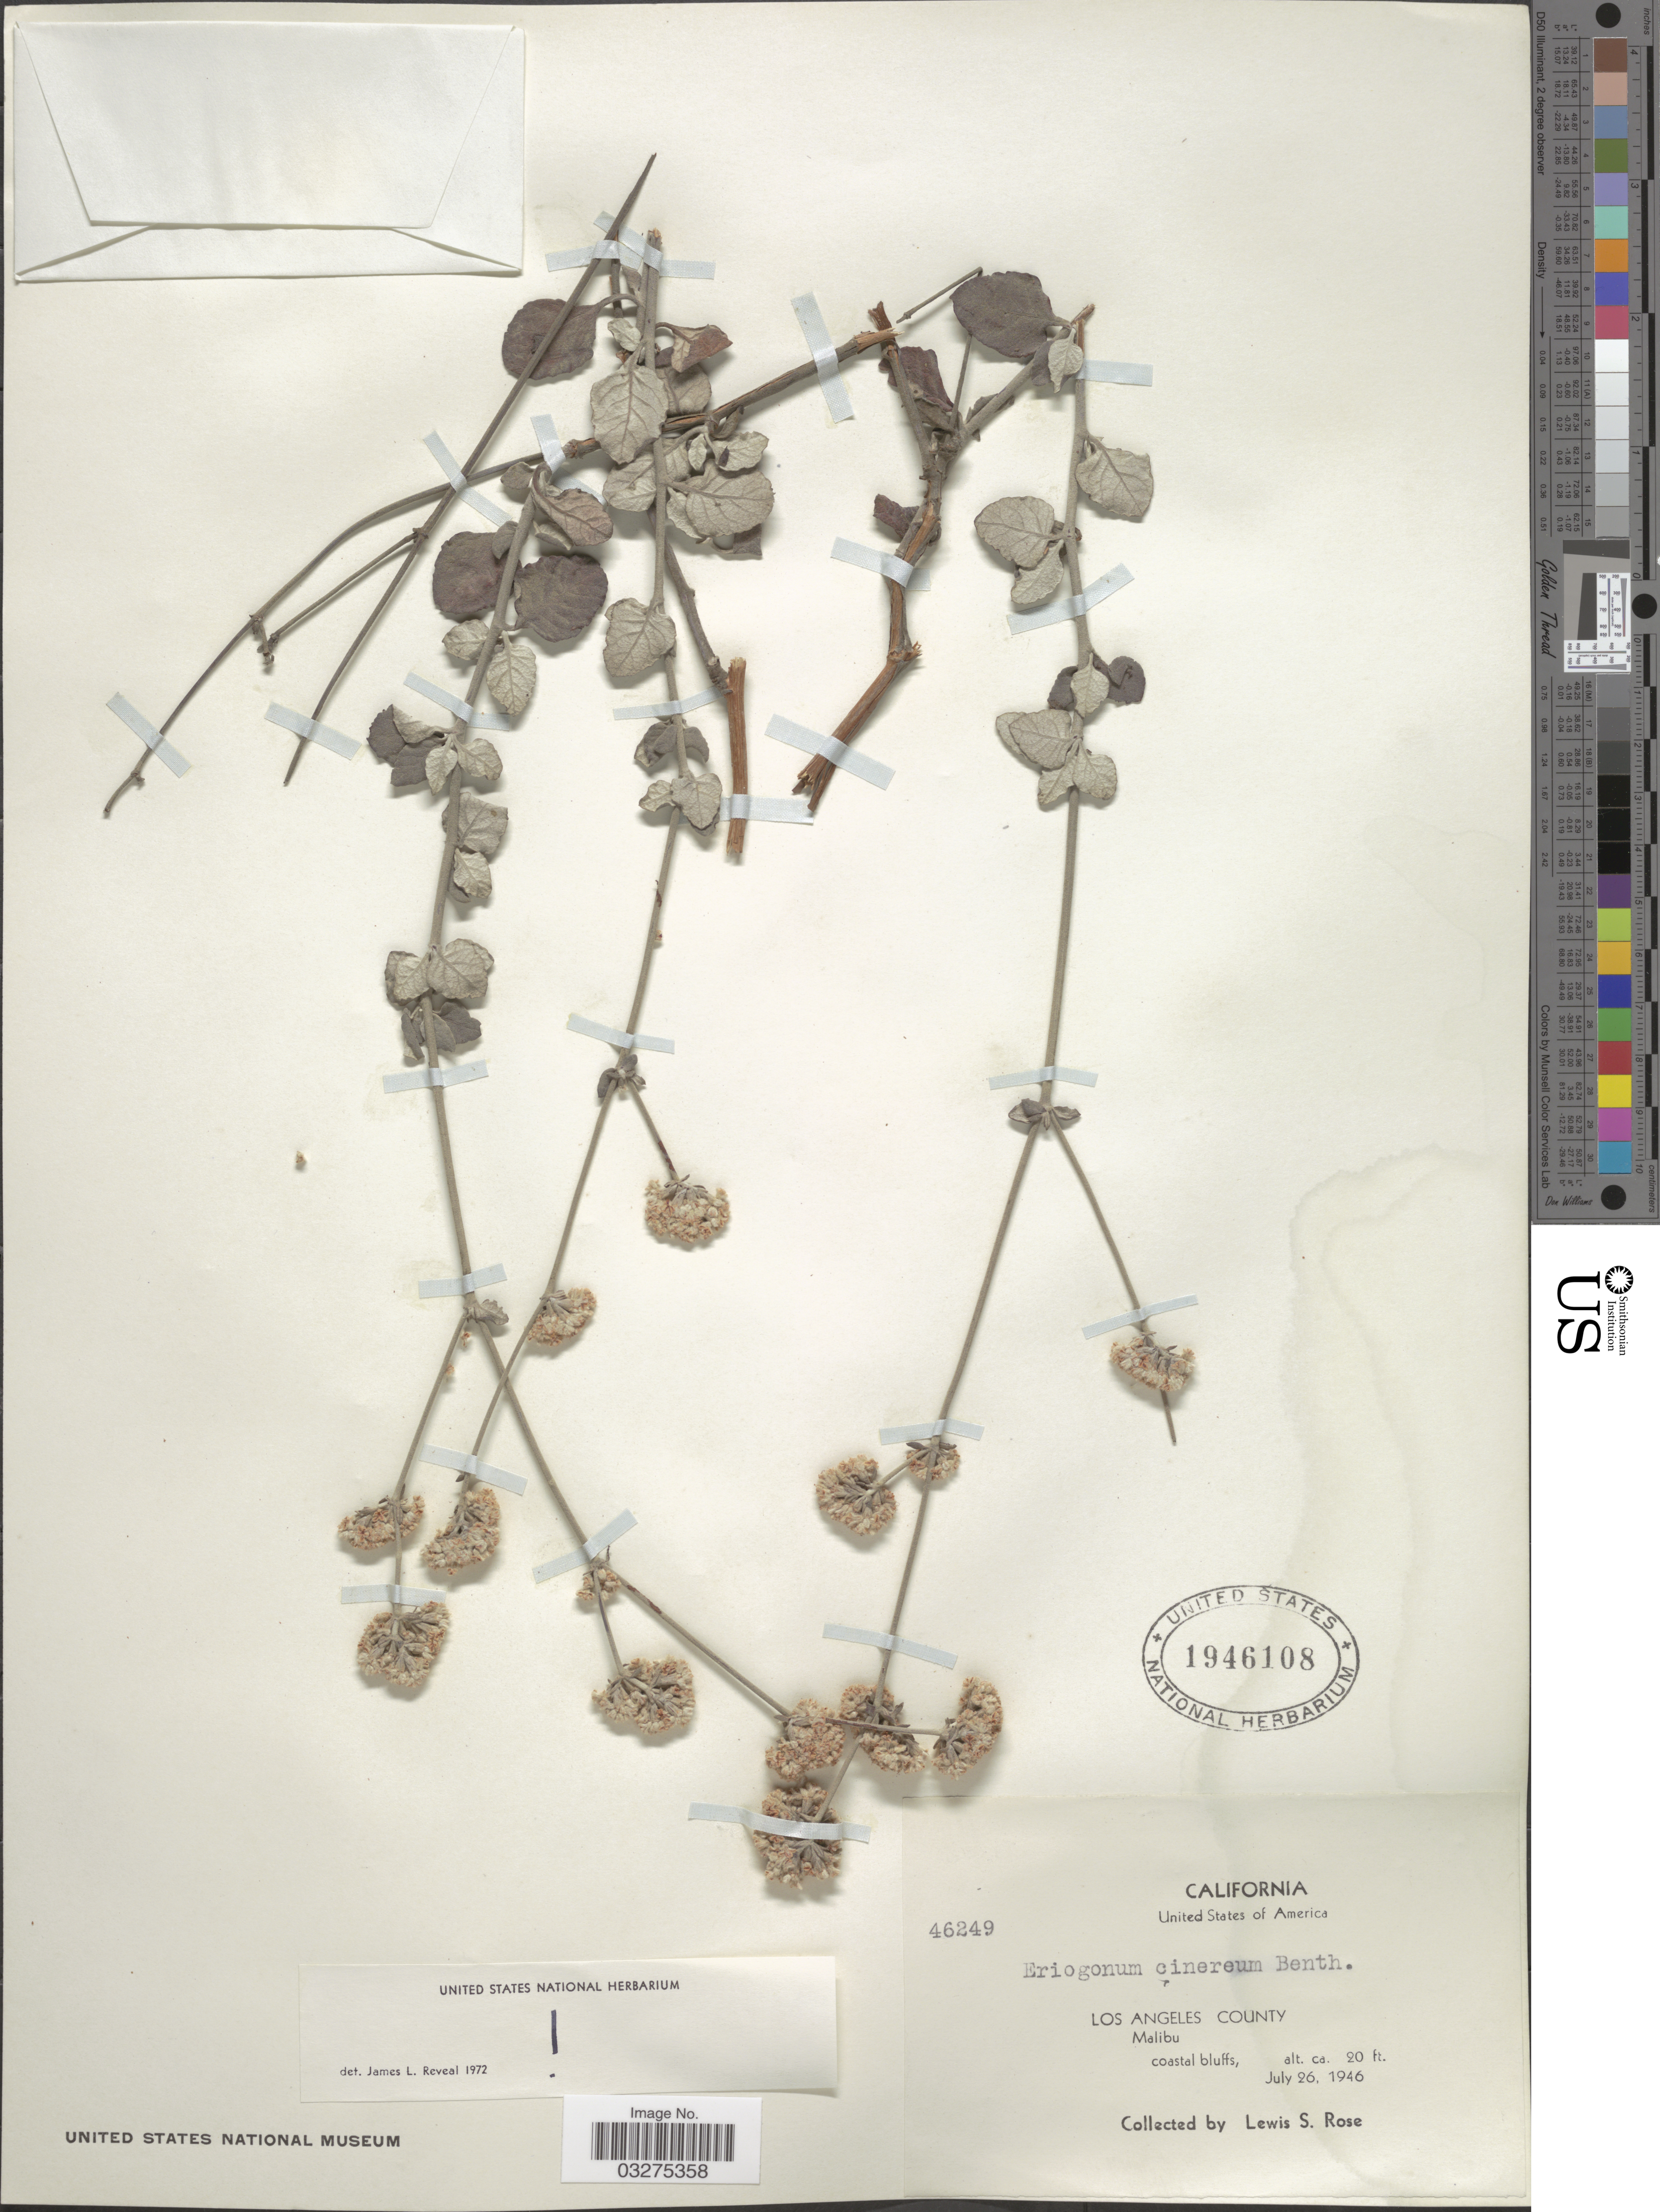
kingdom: Plantae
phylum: Tracheophyta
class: Magnoliopsida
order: Caryophyllales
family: Polygonaceae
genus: Eriogonum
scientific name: Eriogonum cinerum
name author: Benth.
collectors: L. S. Rose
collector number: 46249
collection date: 1946-07-26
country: United States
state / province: California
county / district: Los Angeles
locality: Los Angeles County. Malibu. Coastal bluffs.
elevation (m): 6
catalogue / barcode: US 1946108